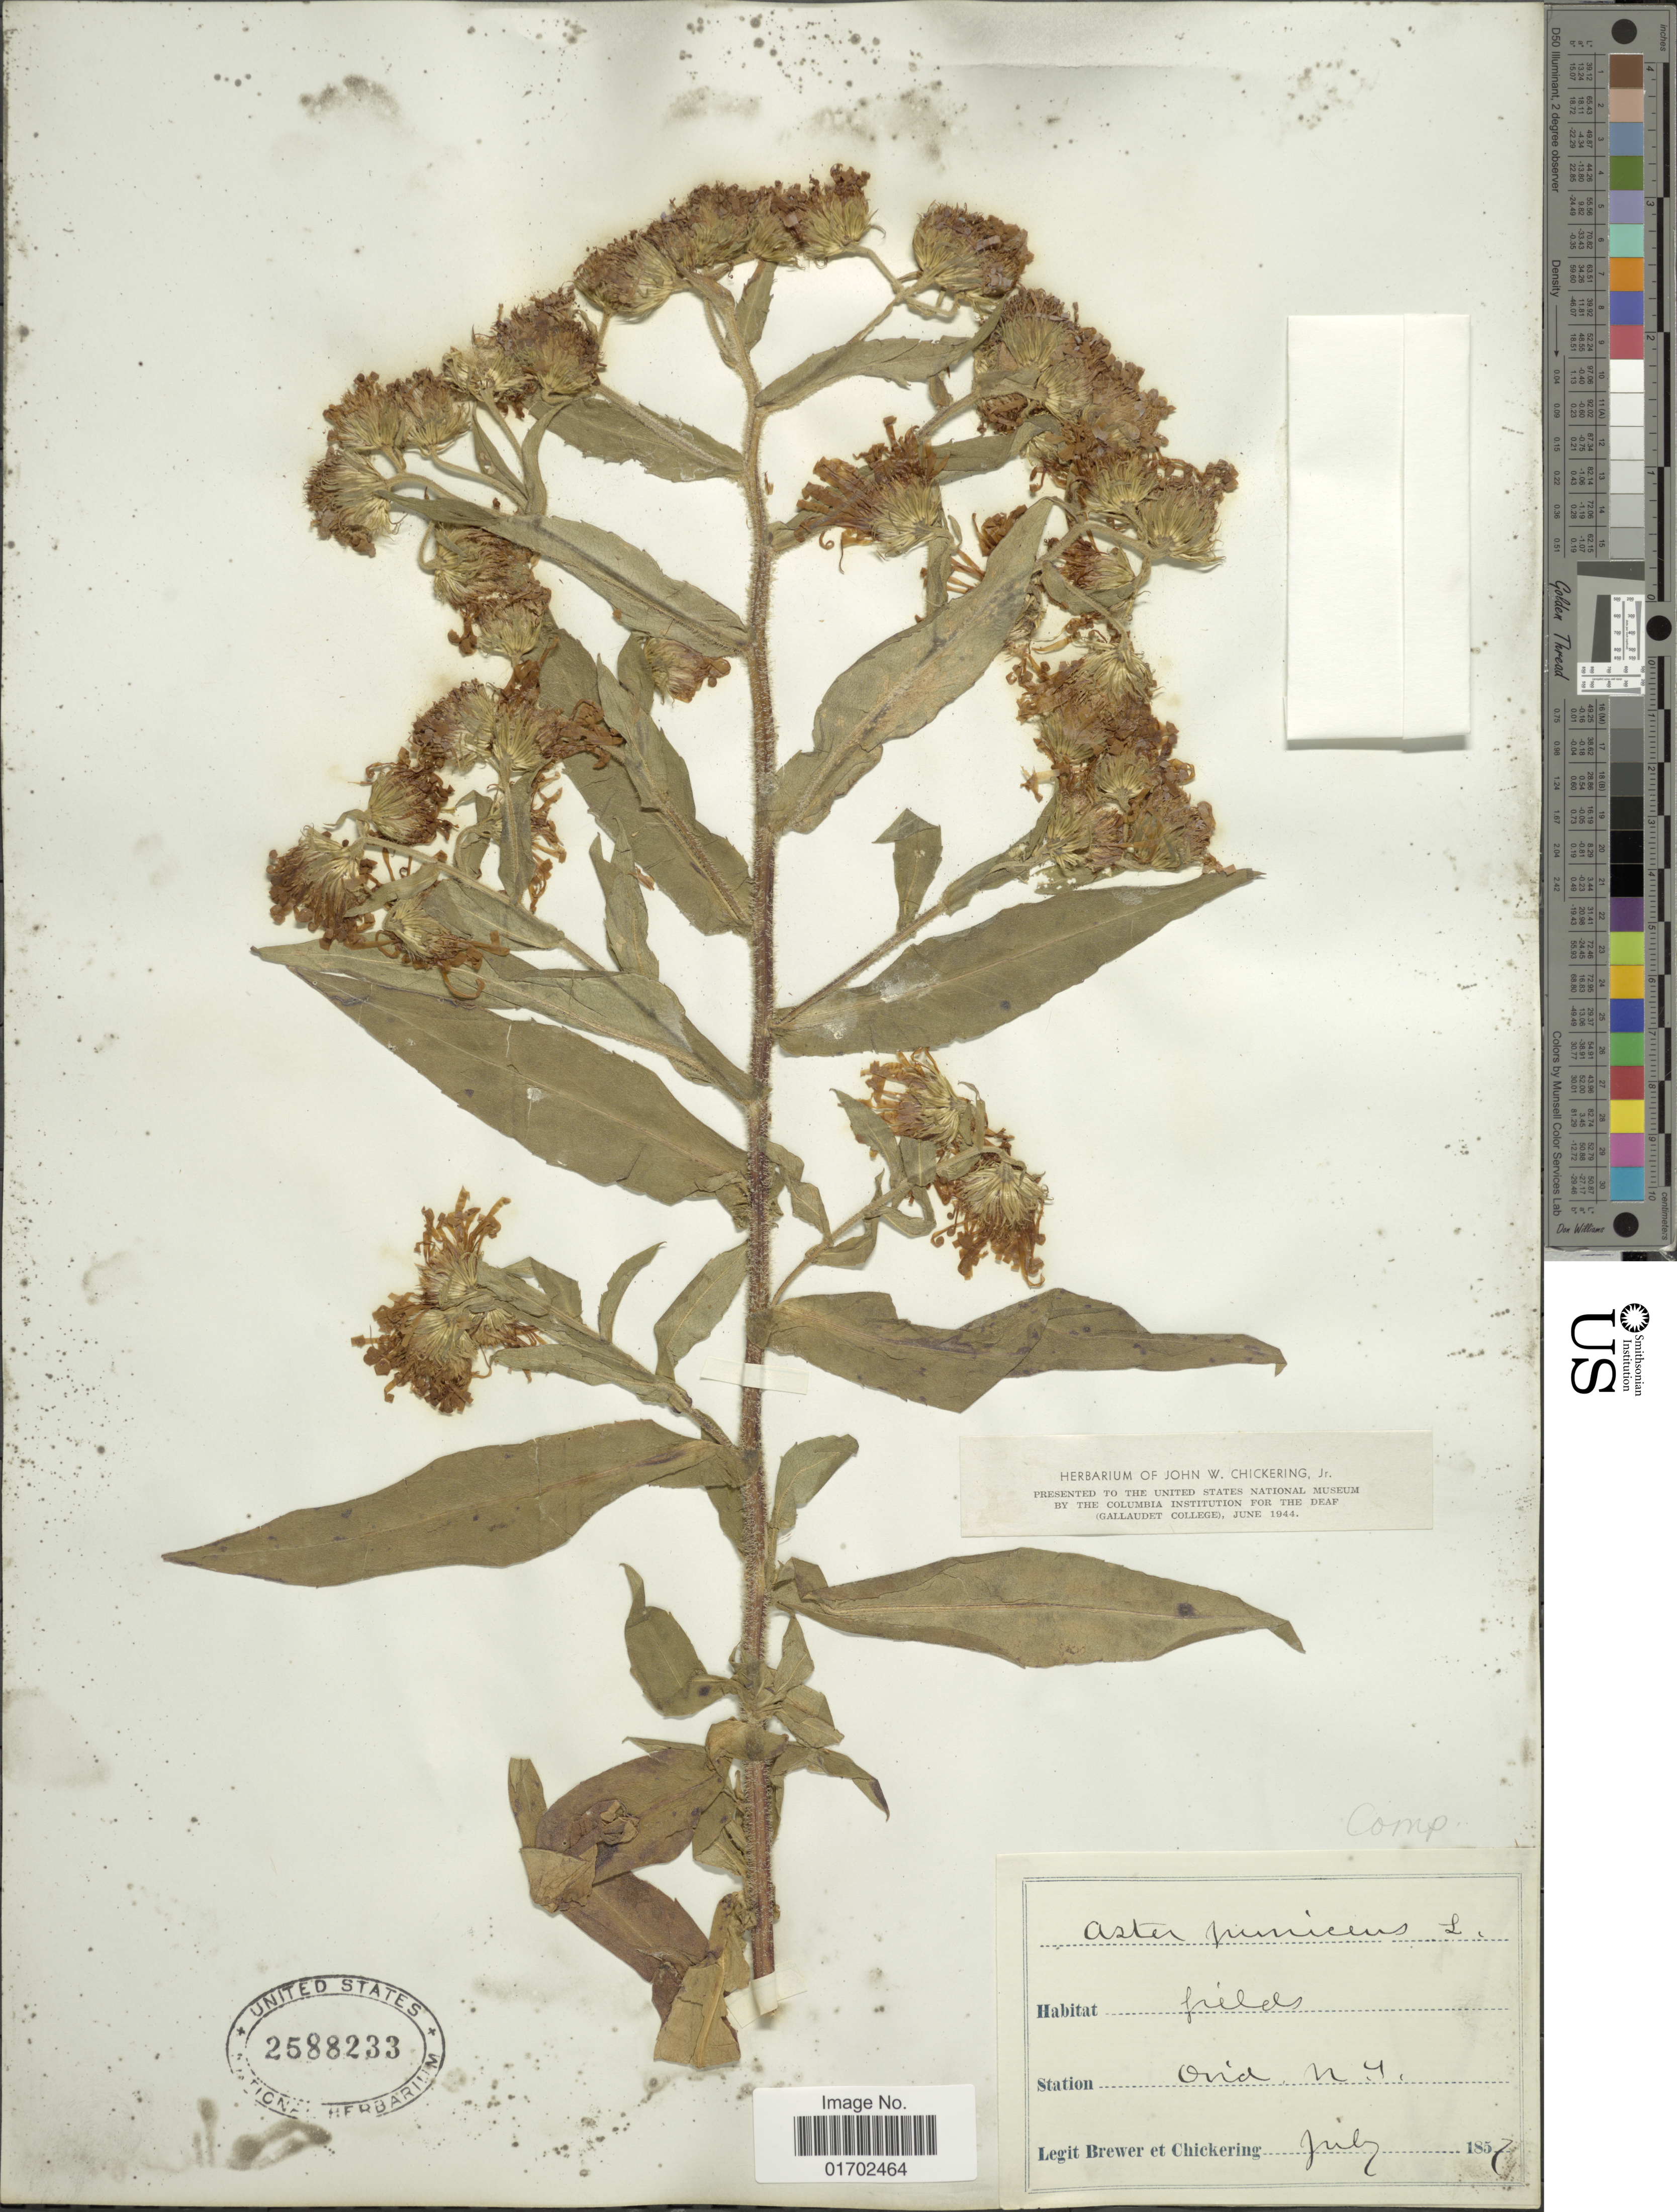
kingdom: Plantae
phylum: Tracheophyta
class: Magnoliopsida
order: Asterales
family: Asteraceae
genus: Symphyotrichum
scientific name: Symphyotrichum puniceum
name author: (L.) Á. Löve & D. Löve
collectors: -. Brewer & -. Chickering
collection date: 1857-07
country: United States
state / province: New York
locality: Ovid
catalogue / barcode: US 2588233